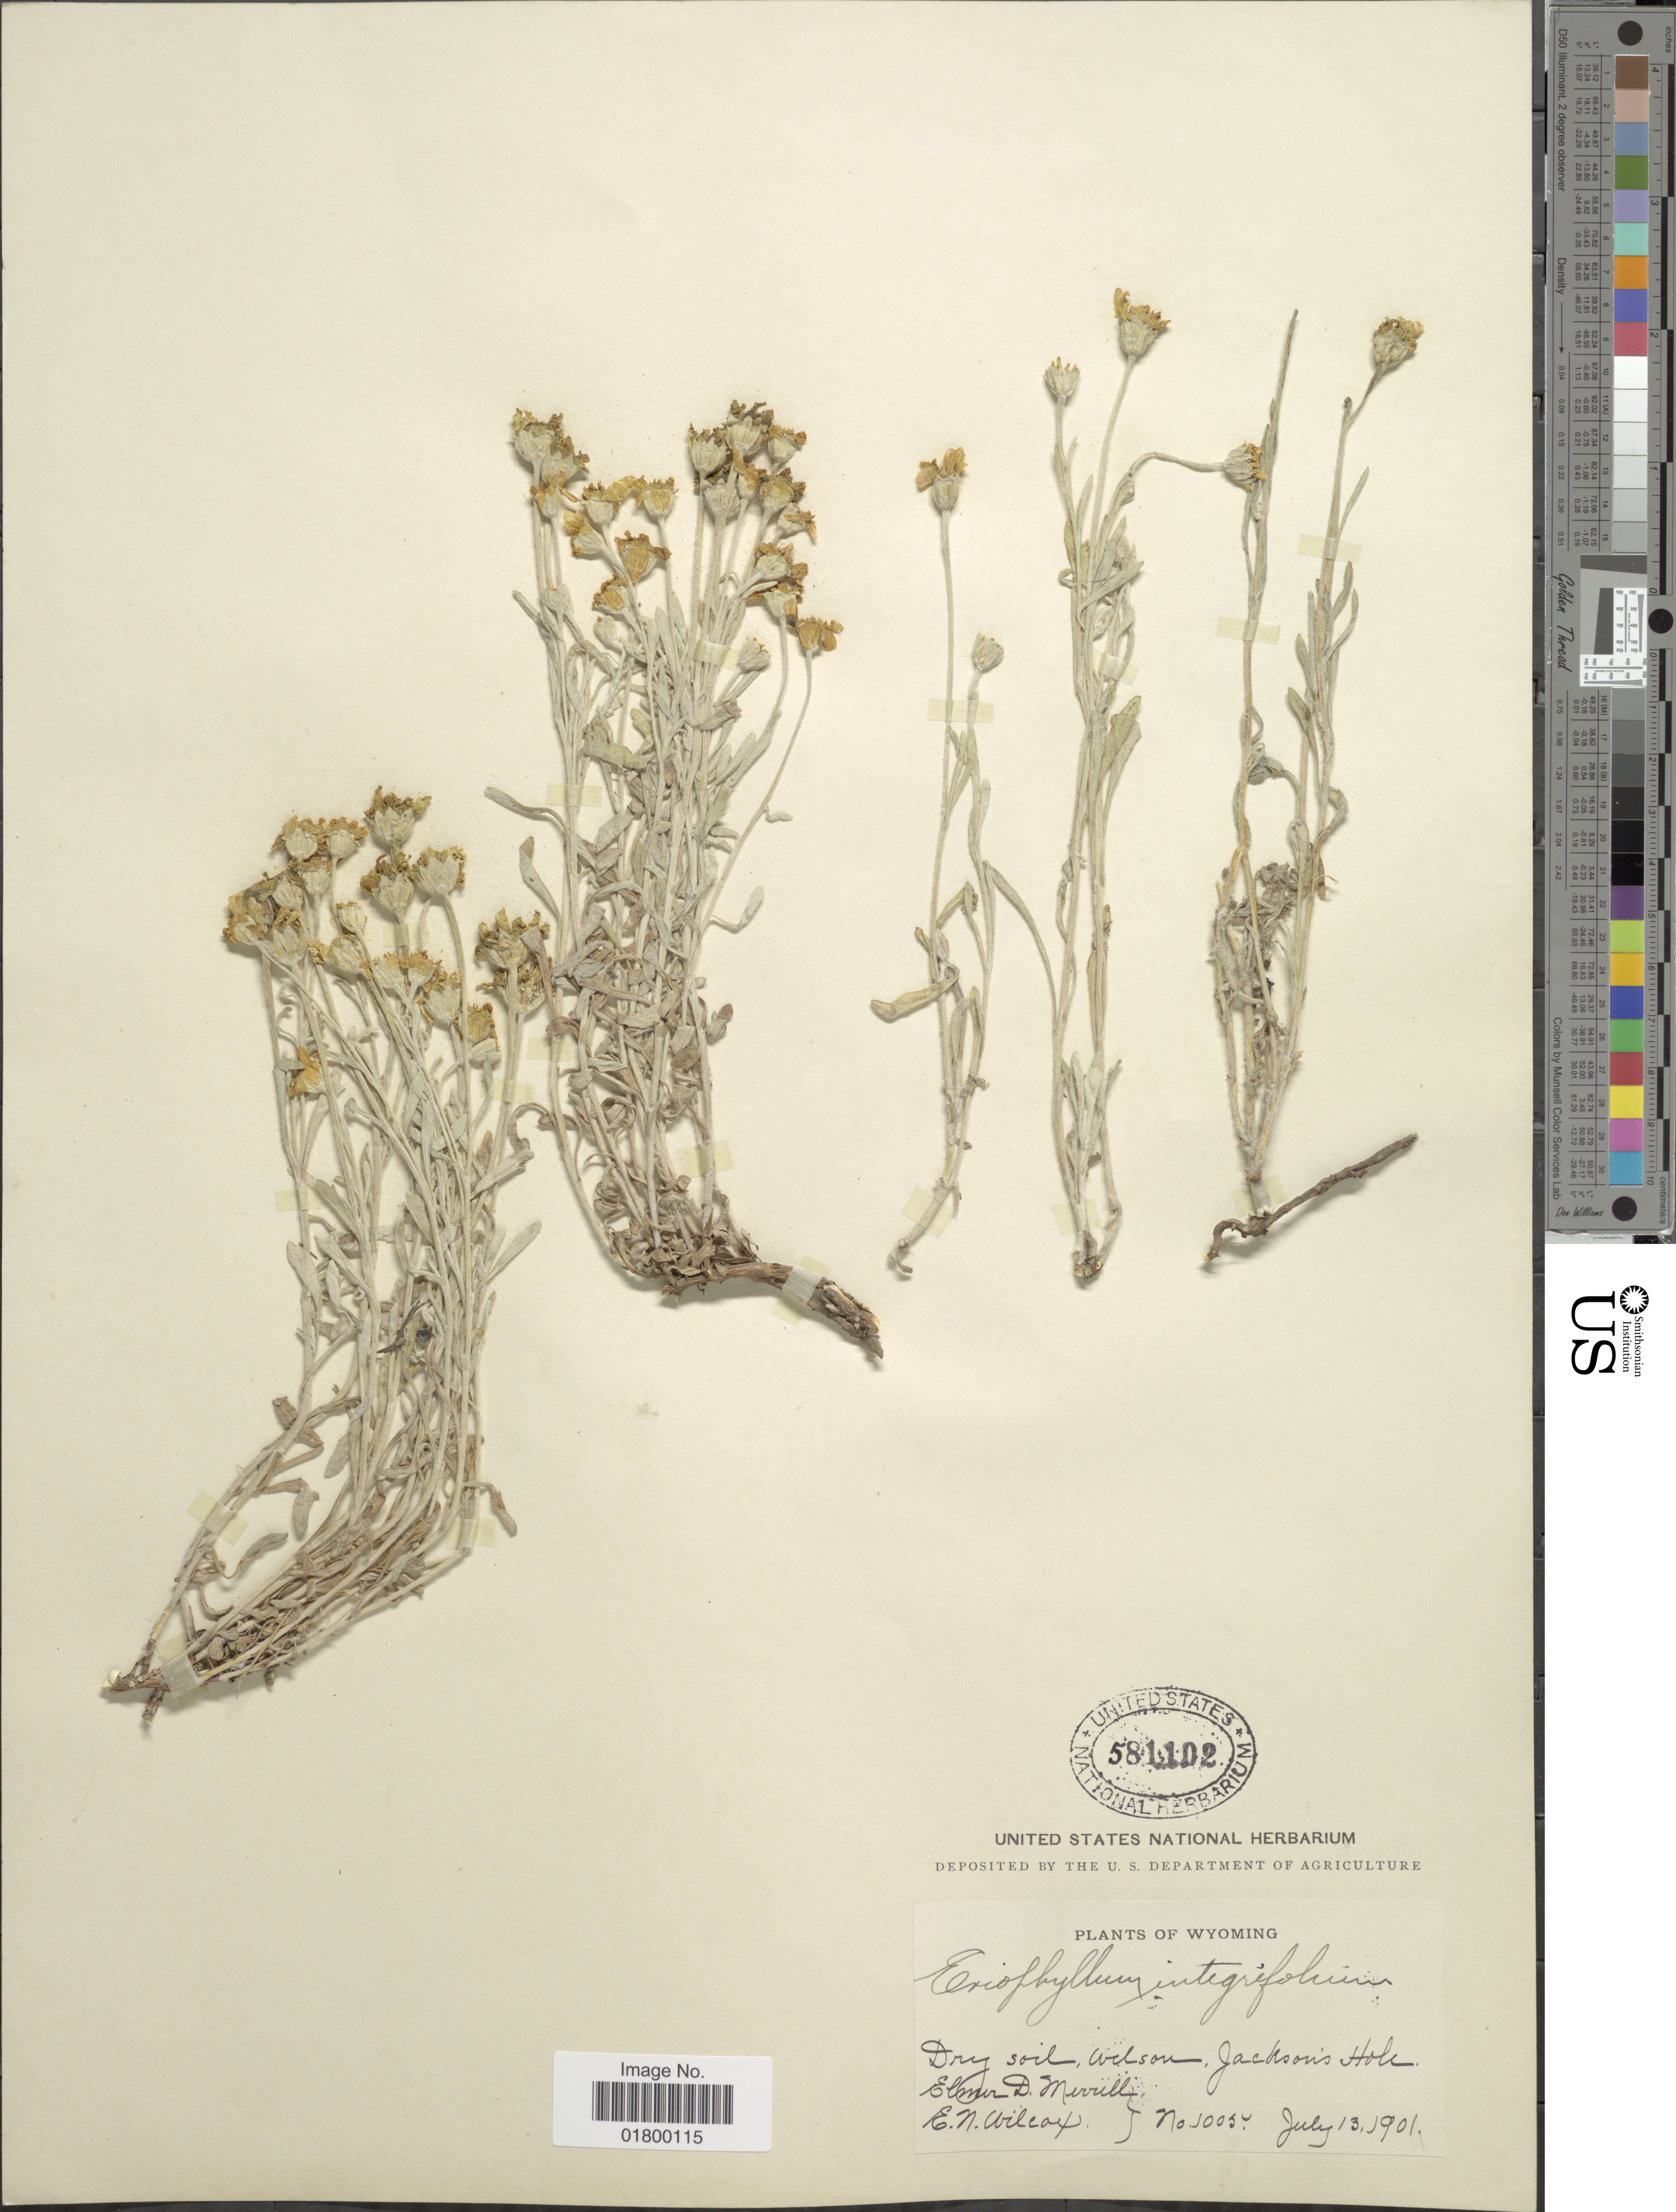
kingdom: Plantae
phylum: Tracheophyta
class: Magnoliopsida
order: Asterales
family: Asteraceae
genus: Eriophyllum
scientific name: Eriophyllum integrifolium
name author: (Hook.) Greene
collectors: E. D. Merrill & E. Wilcox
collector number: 1005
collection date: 1901-07-13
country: United States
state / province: Wyoming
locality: Dry soil, Wilson Jackson's Hole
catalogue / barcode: US 581102